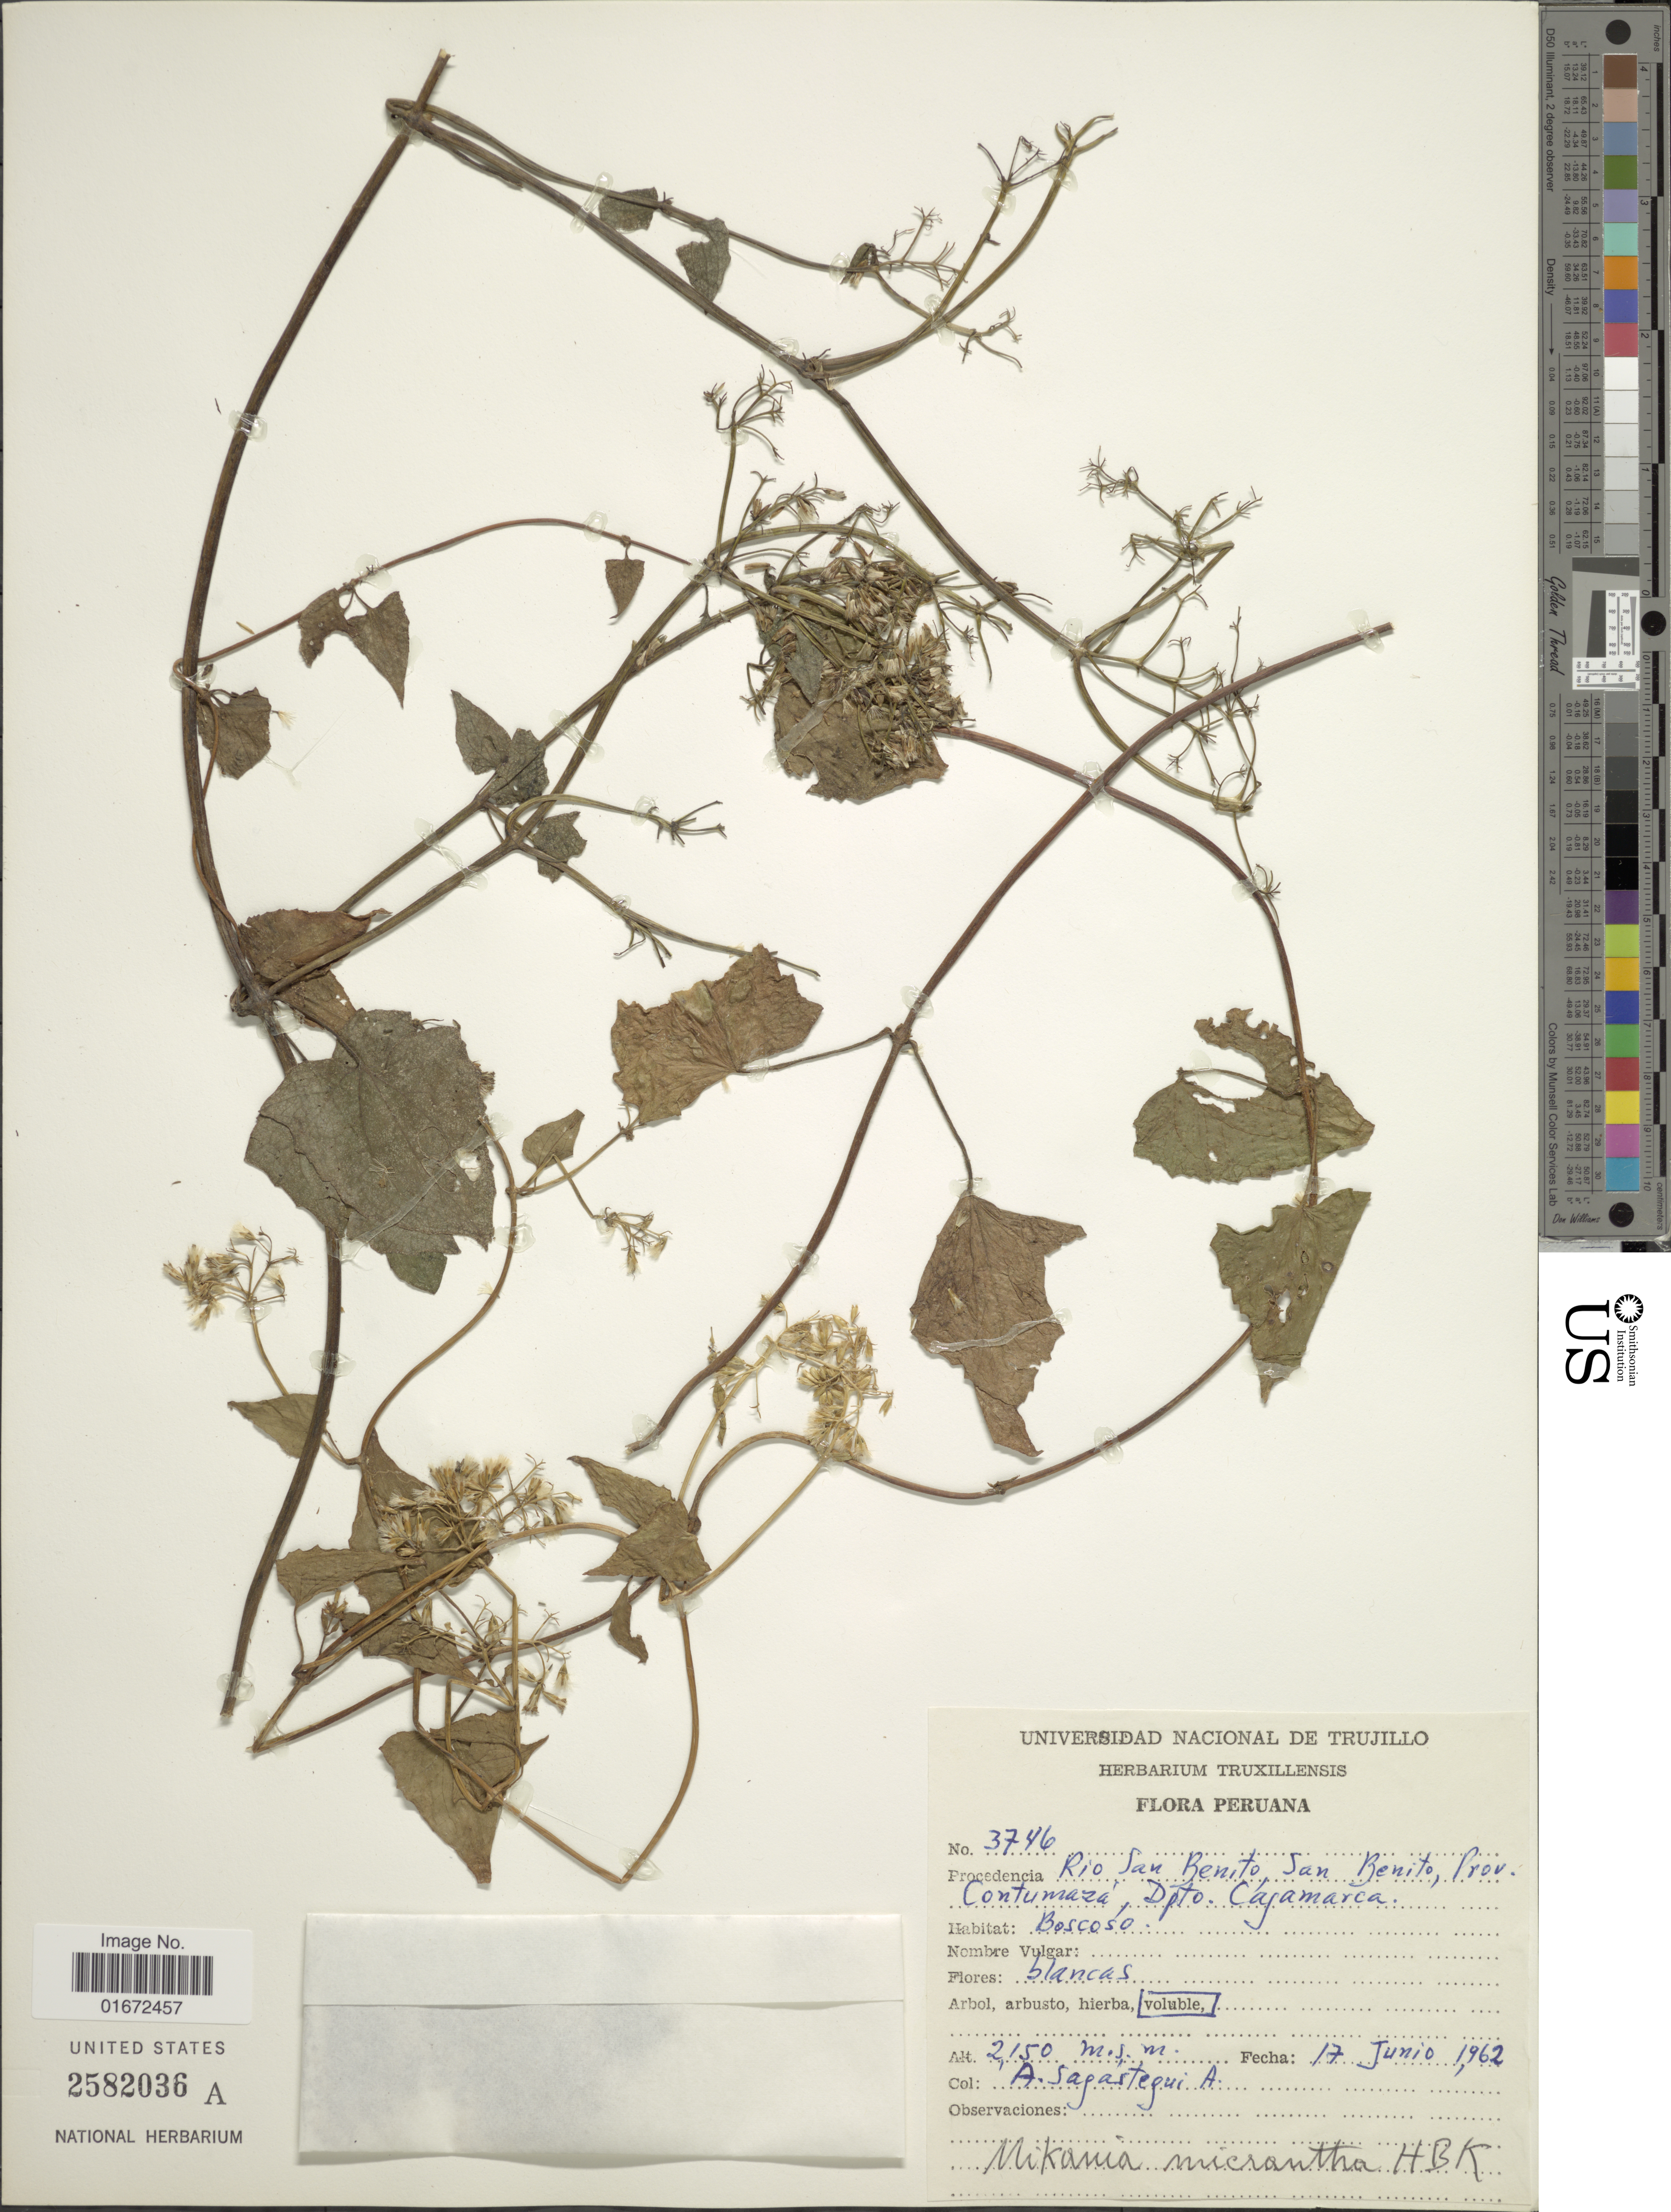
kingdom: Plantae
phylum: Tracheophyta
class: Magnoliopsida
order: Asterales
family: Asteraceae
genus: Mikania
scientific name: Mikania micrantha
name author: Kunth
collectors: A. Sagástegui A.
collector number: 3746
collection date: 1962-06-17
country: Peru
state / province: Cajamarca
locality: Rio San Benito San Benito, Prov. Contumazá, Dpto. Cajamarca.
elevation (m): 2150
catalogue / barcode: US 2582036A